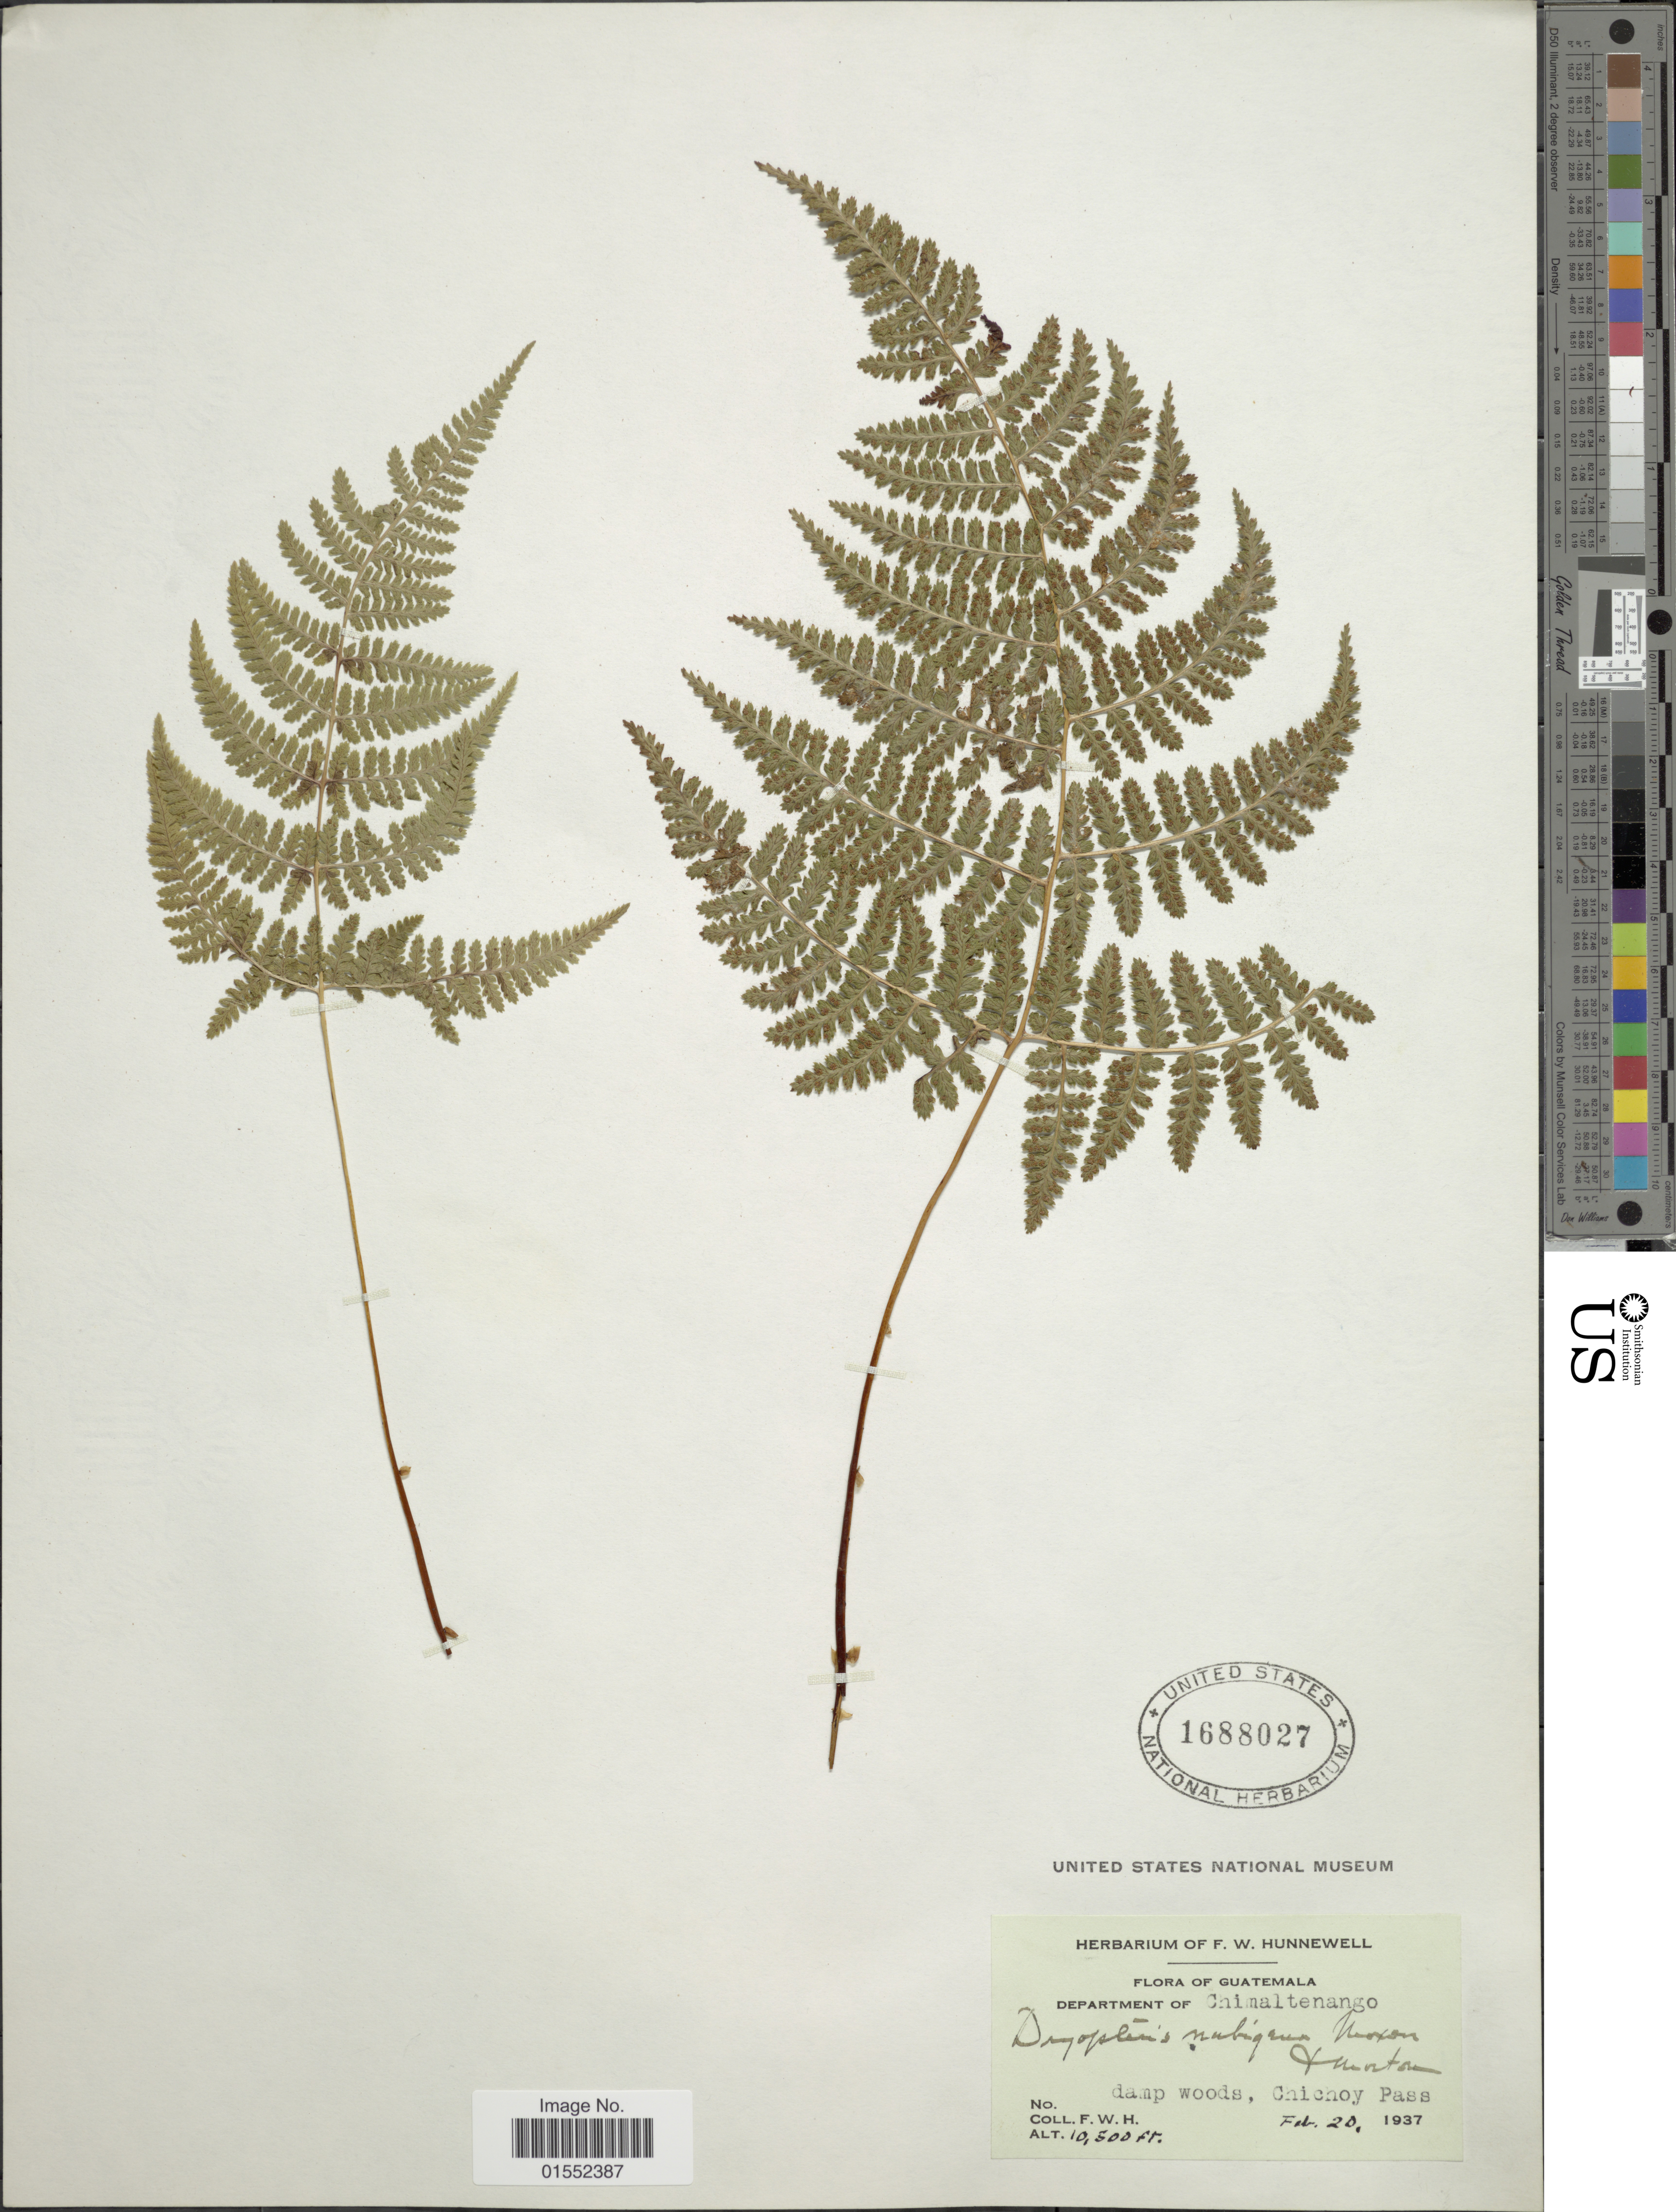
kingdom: Plantae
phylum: Tracheophyta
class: Polypodiopsida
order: Polypodiales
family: Dryopteridaceae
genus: Dryopteris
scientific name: Dryopteris nubigena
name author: Maxon & C.V. Morton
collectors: F. Hunnewell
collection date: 1937-02-20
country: Guatemala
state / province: Chimaltenango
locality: Damp woods, Chichoy Pass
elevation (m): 3200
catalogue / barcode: US 1688027